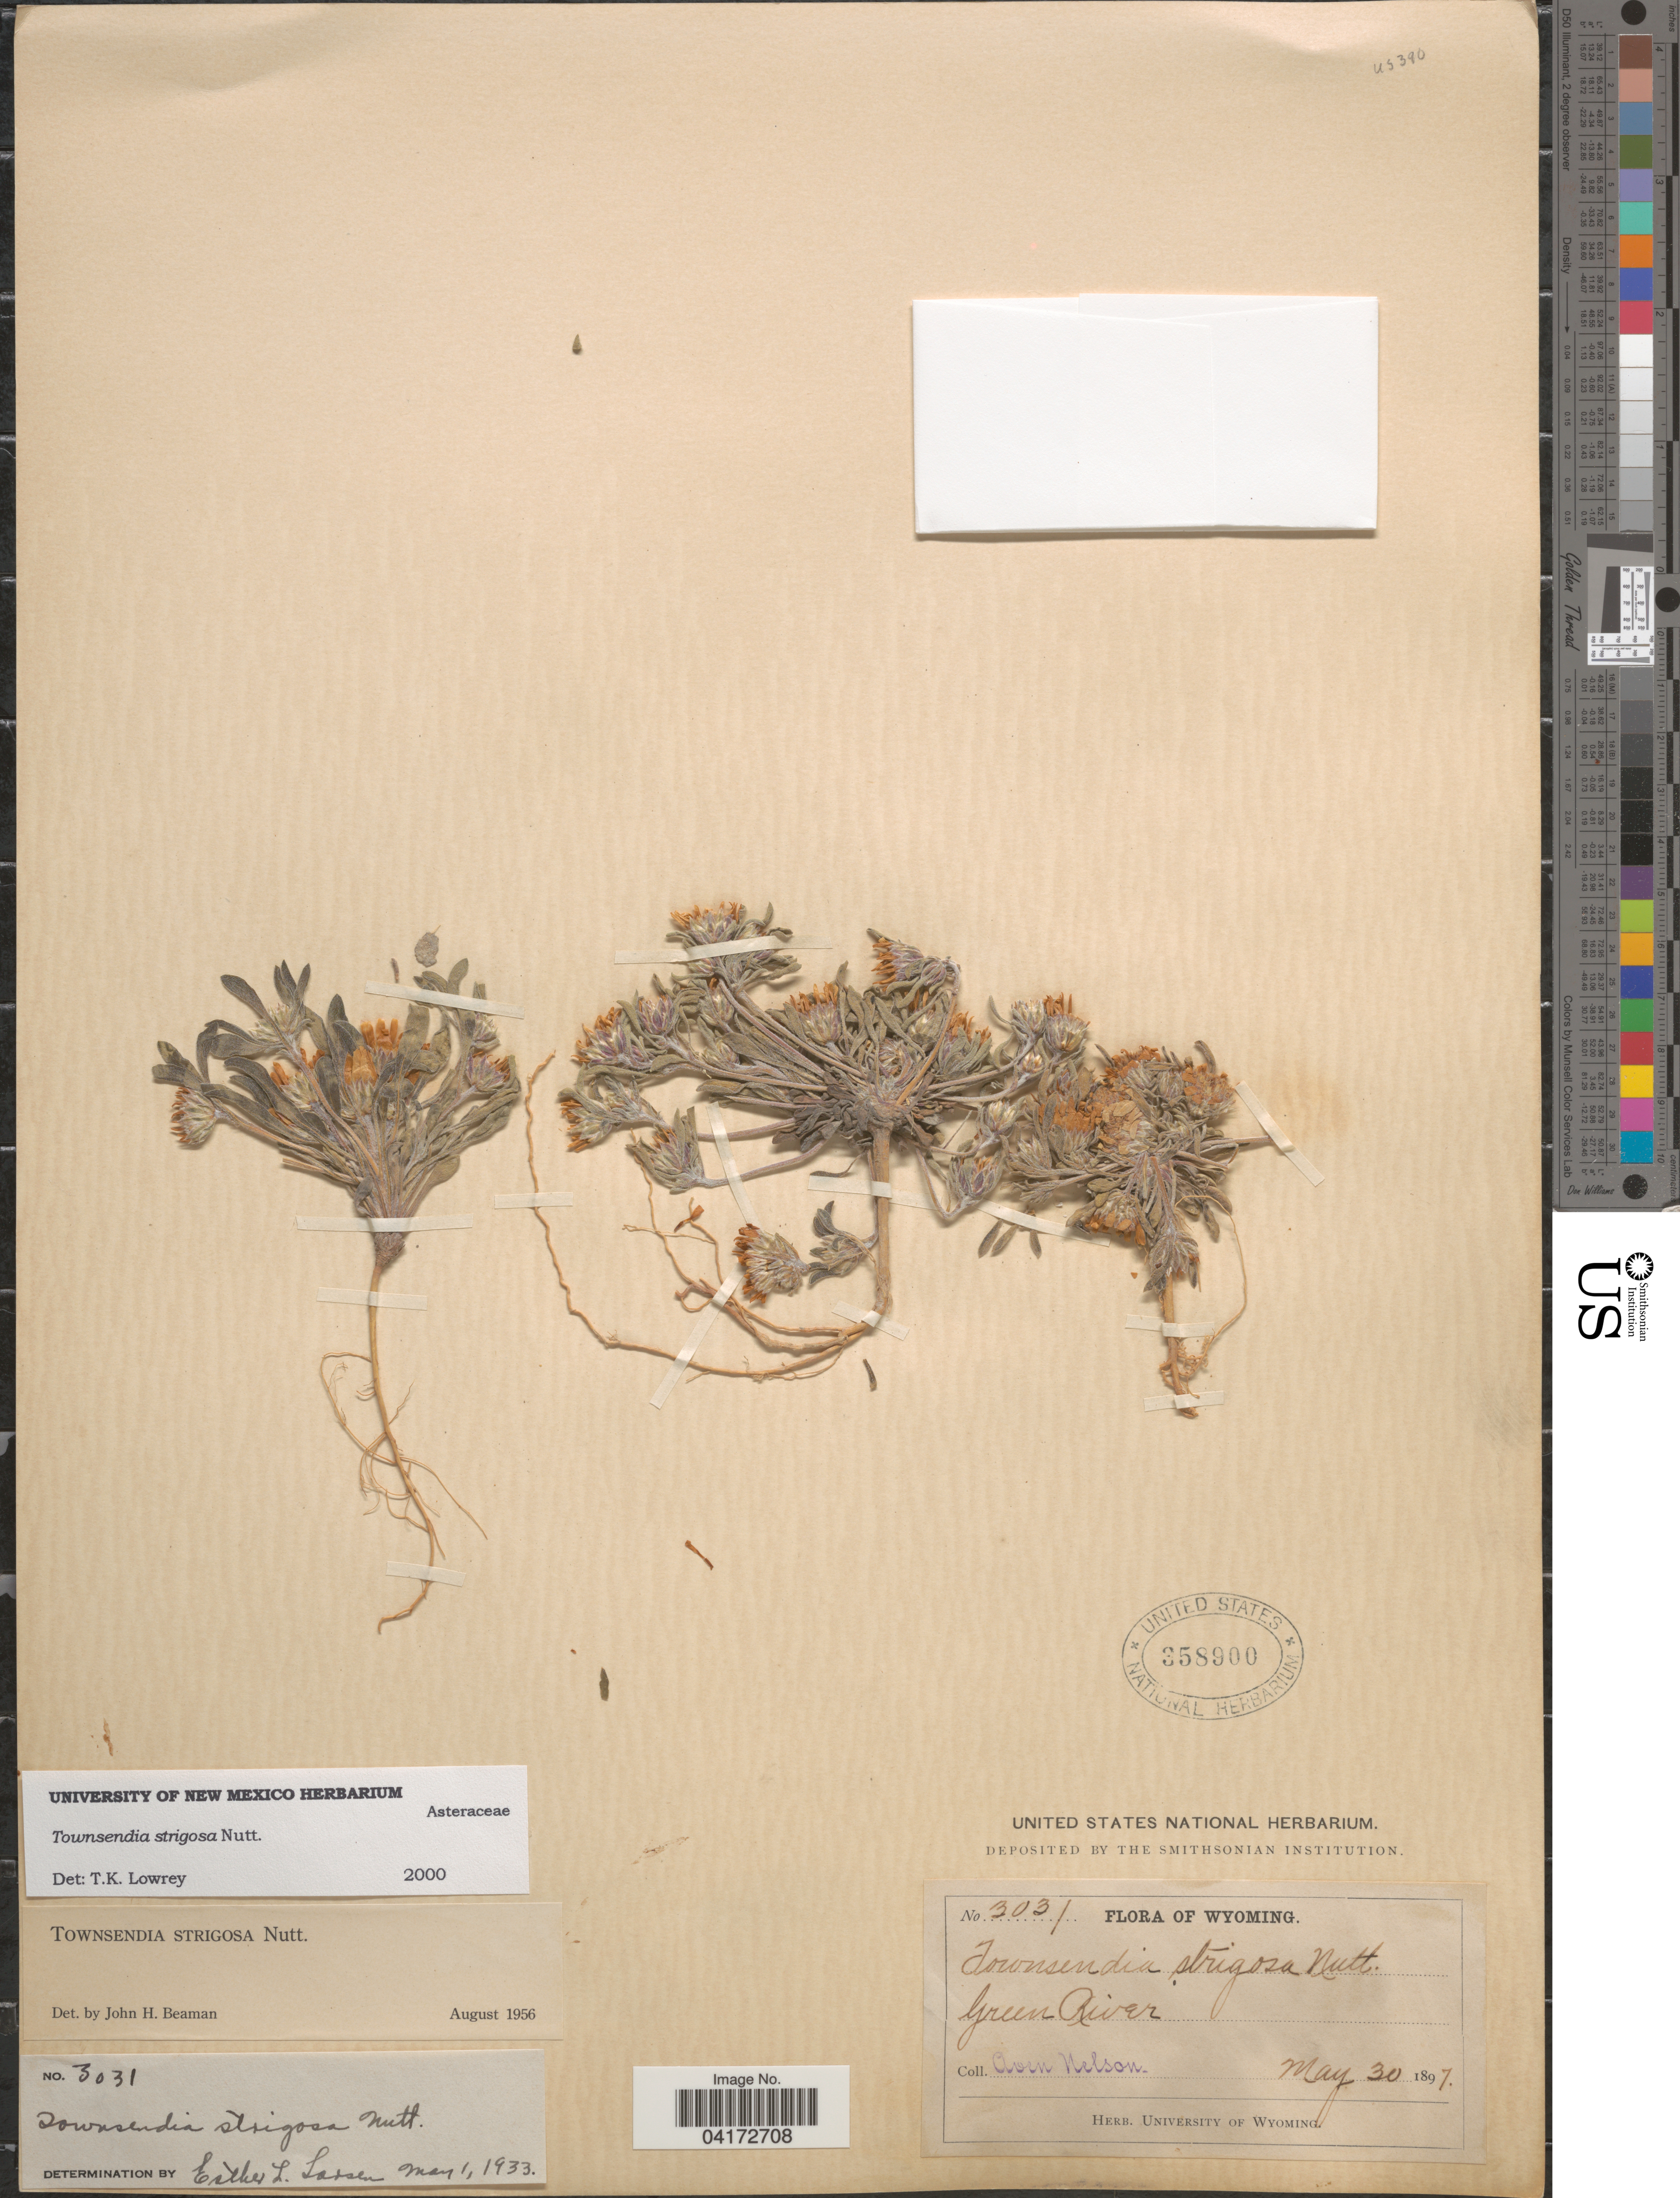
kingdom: Plantae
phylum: Tracheophyta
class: Magnoliopsida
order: Asterales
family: Asteraceae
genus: Townsendia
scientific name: Townsendia strigosa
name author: Nutt.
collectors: A. Nelson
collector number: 3031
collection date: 1897-05-30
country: United States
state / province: Wyoming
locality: Green River.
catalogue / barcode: US 358900